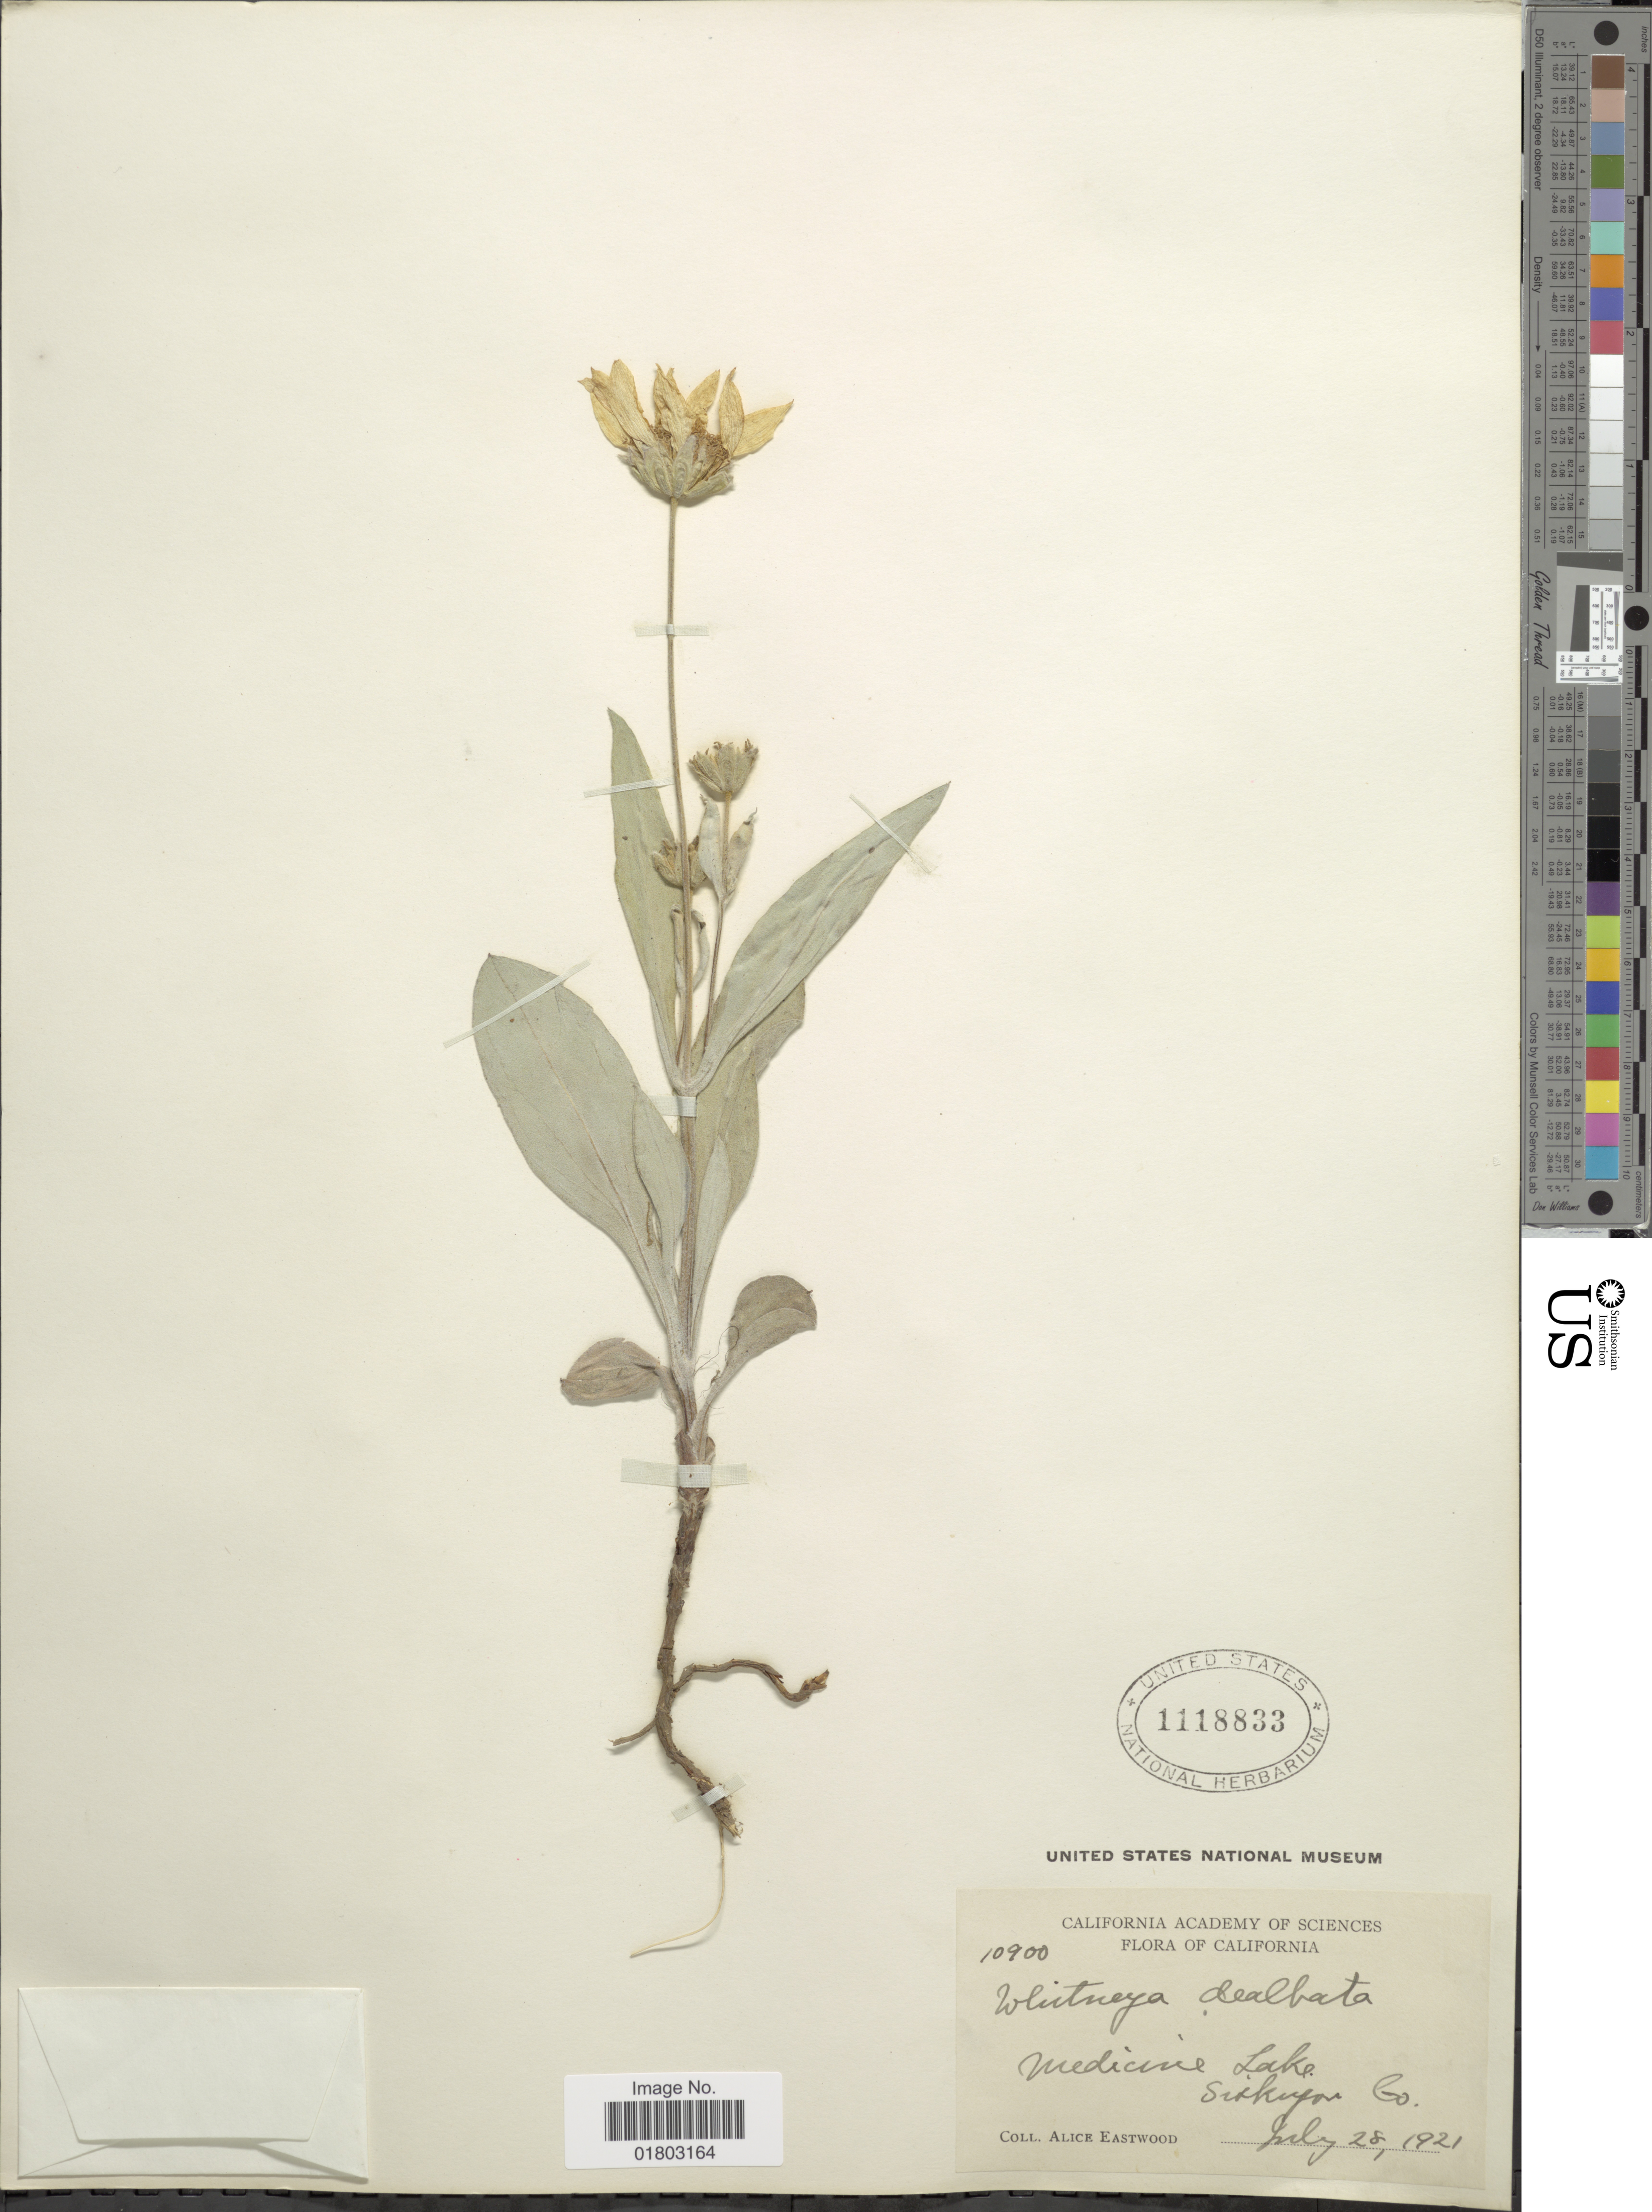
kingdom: Plantae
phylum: Tracheophyta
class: Magnoliopsida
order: Asterales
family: Asteraceae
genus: Arnica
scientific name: Arnica dealbata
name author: (A. Gray) B.G. Baldwin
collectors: A. Eastwood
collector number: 10900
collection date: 1921-07-28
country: United States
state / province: California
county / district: Siskiyou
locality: Medicin Lake, Siskiyou Co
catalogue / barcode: US 1118833